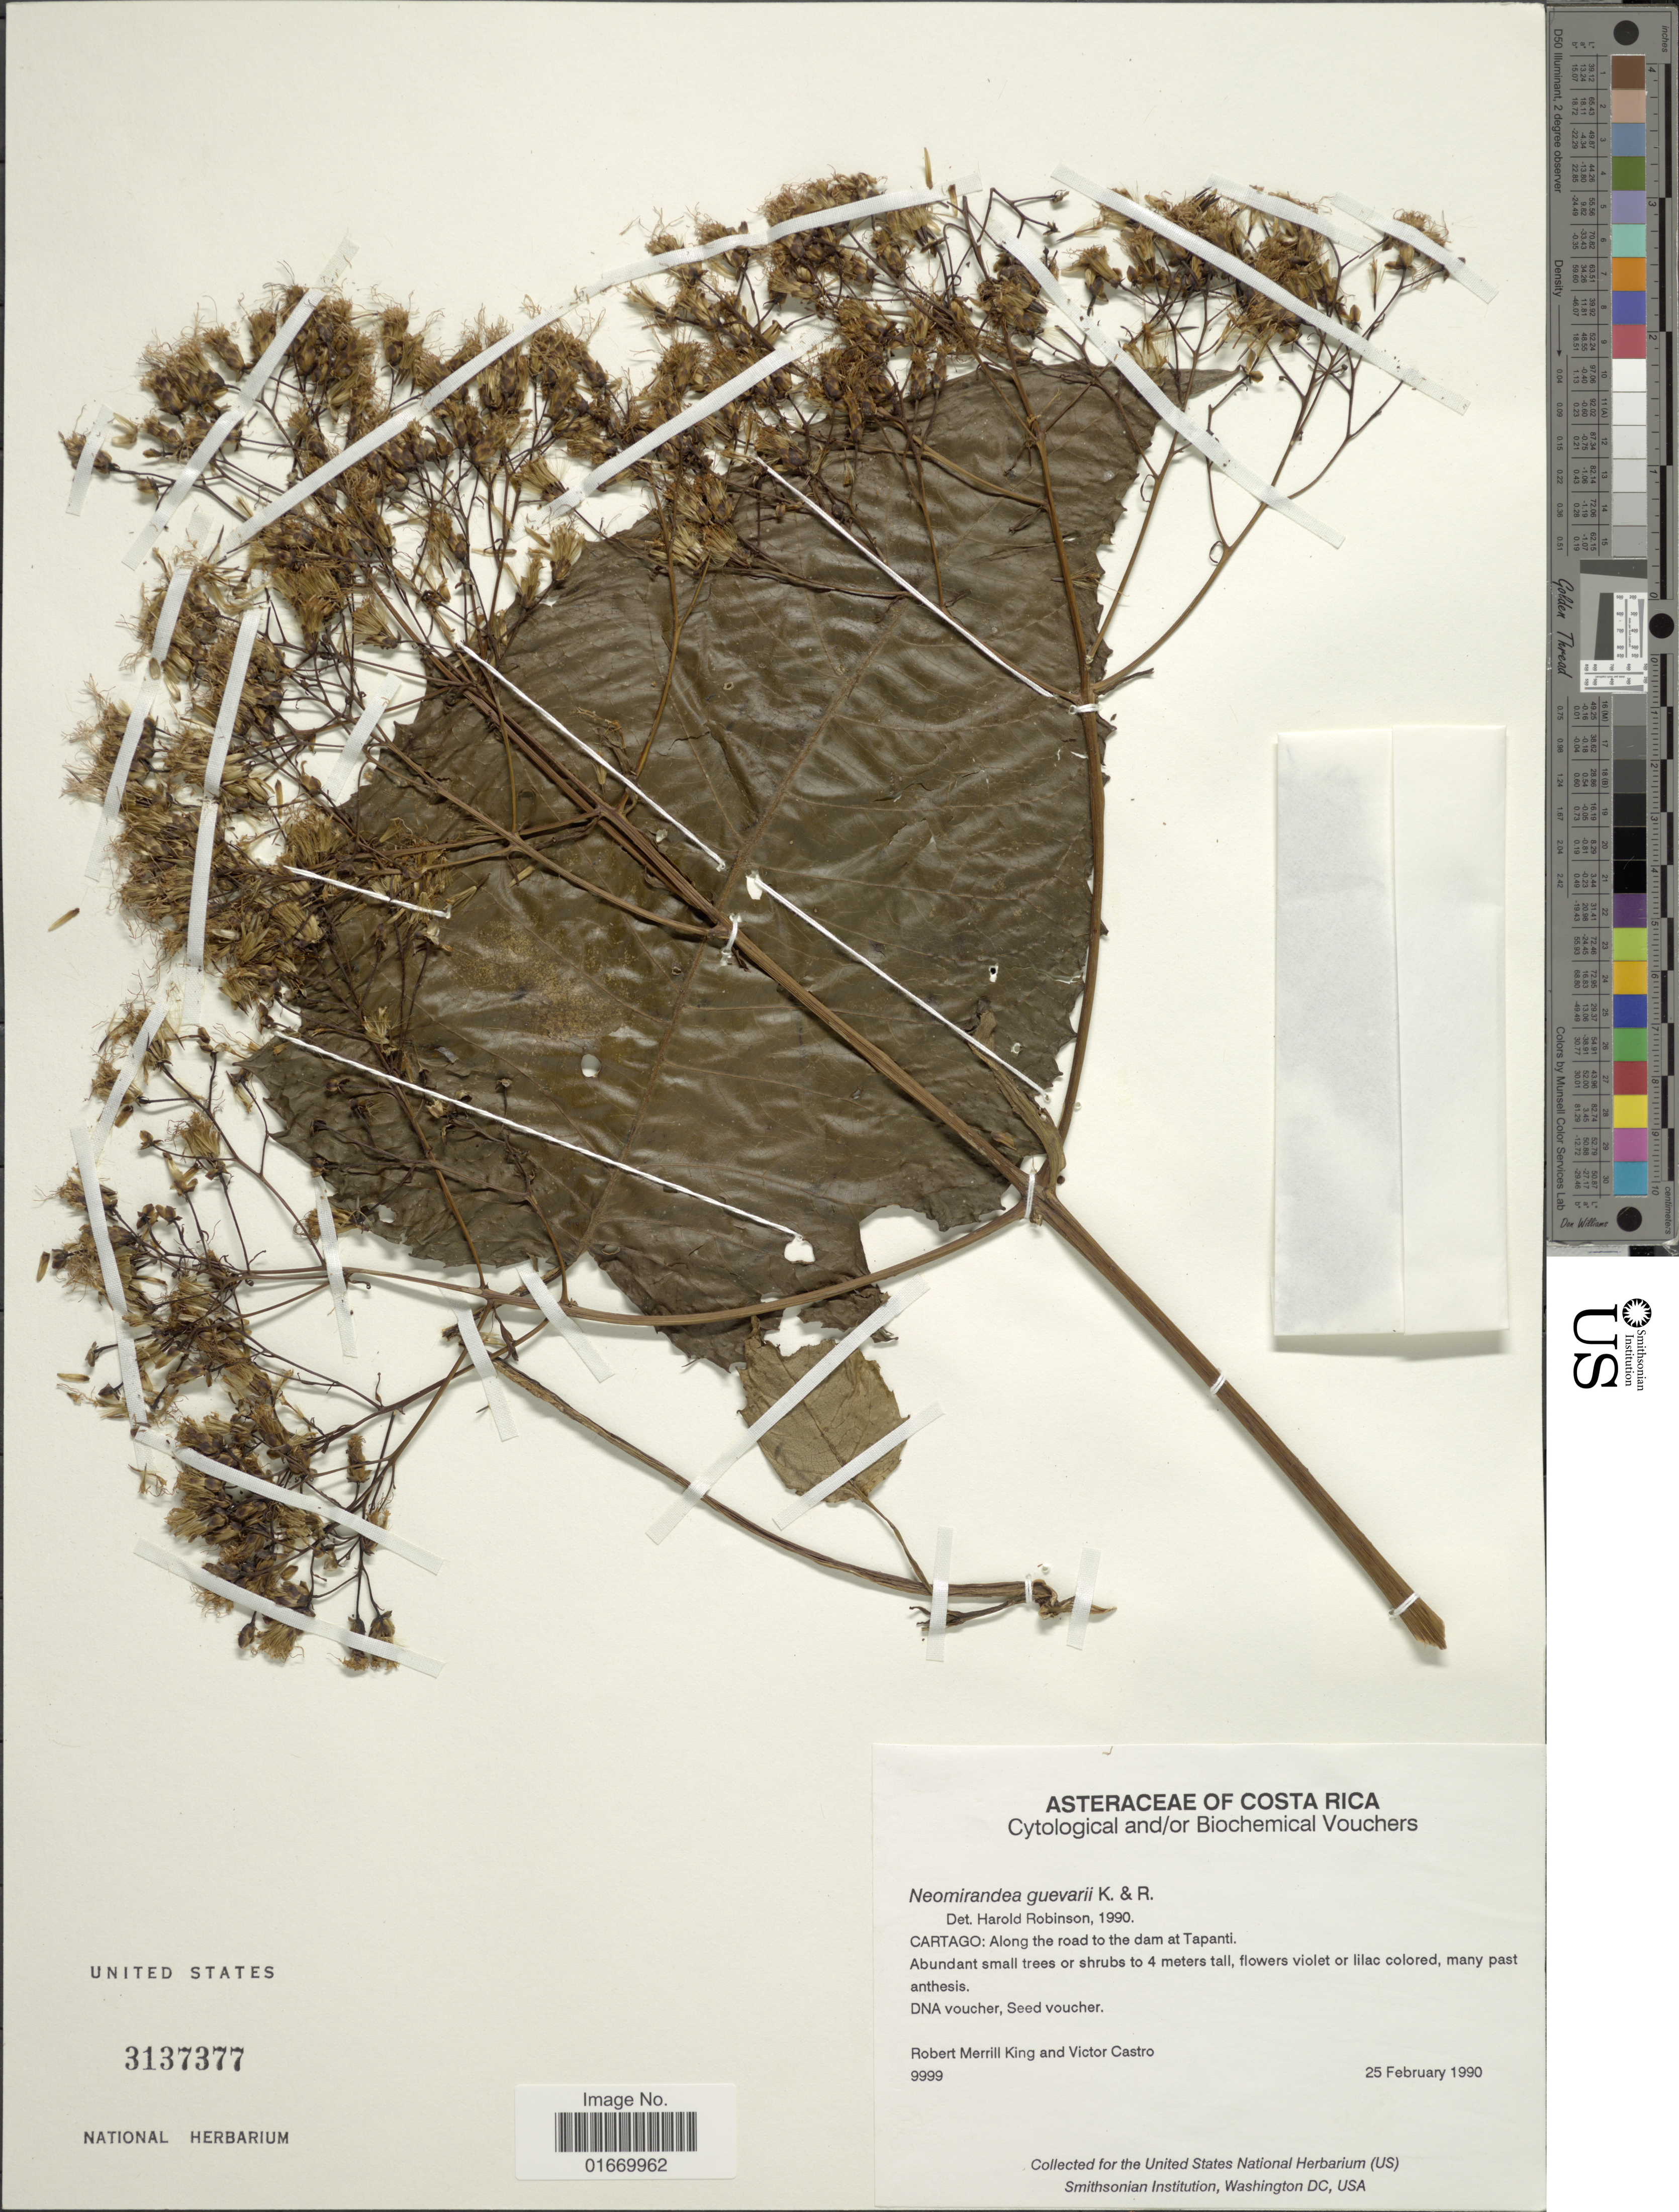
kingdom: Plantae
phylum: Tracheophyta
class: Magnoliopsida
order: Asterales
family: Asteraceae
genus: Neomirandea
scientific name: Neomirandea guevarii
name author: R.M. King & H. Rob.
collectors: R. M. King & V. Castro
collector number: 9999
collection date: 1990-02-25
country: Costa Rica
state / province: Cartago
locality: Along the road to the dam at Tapanti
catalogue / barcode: US 3137377